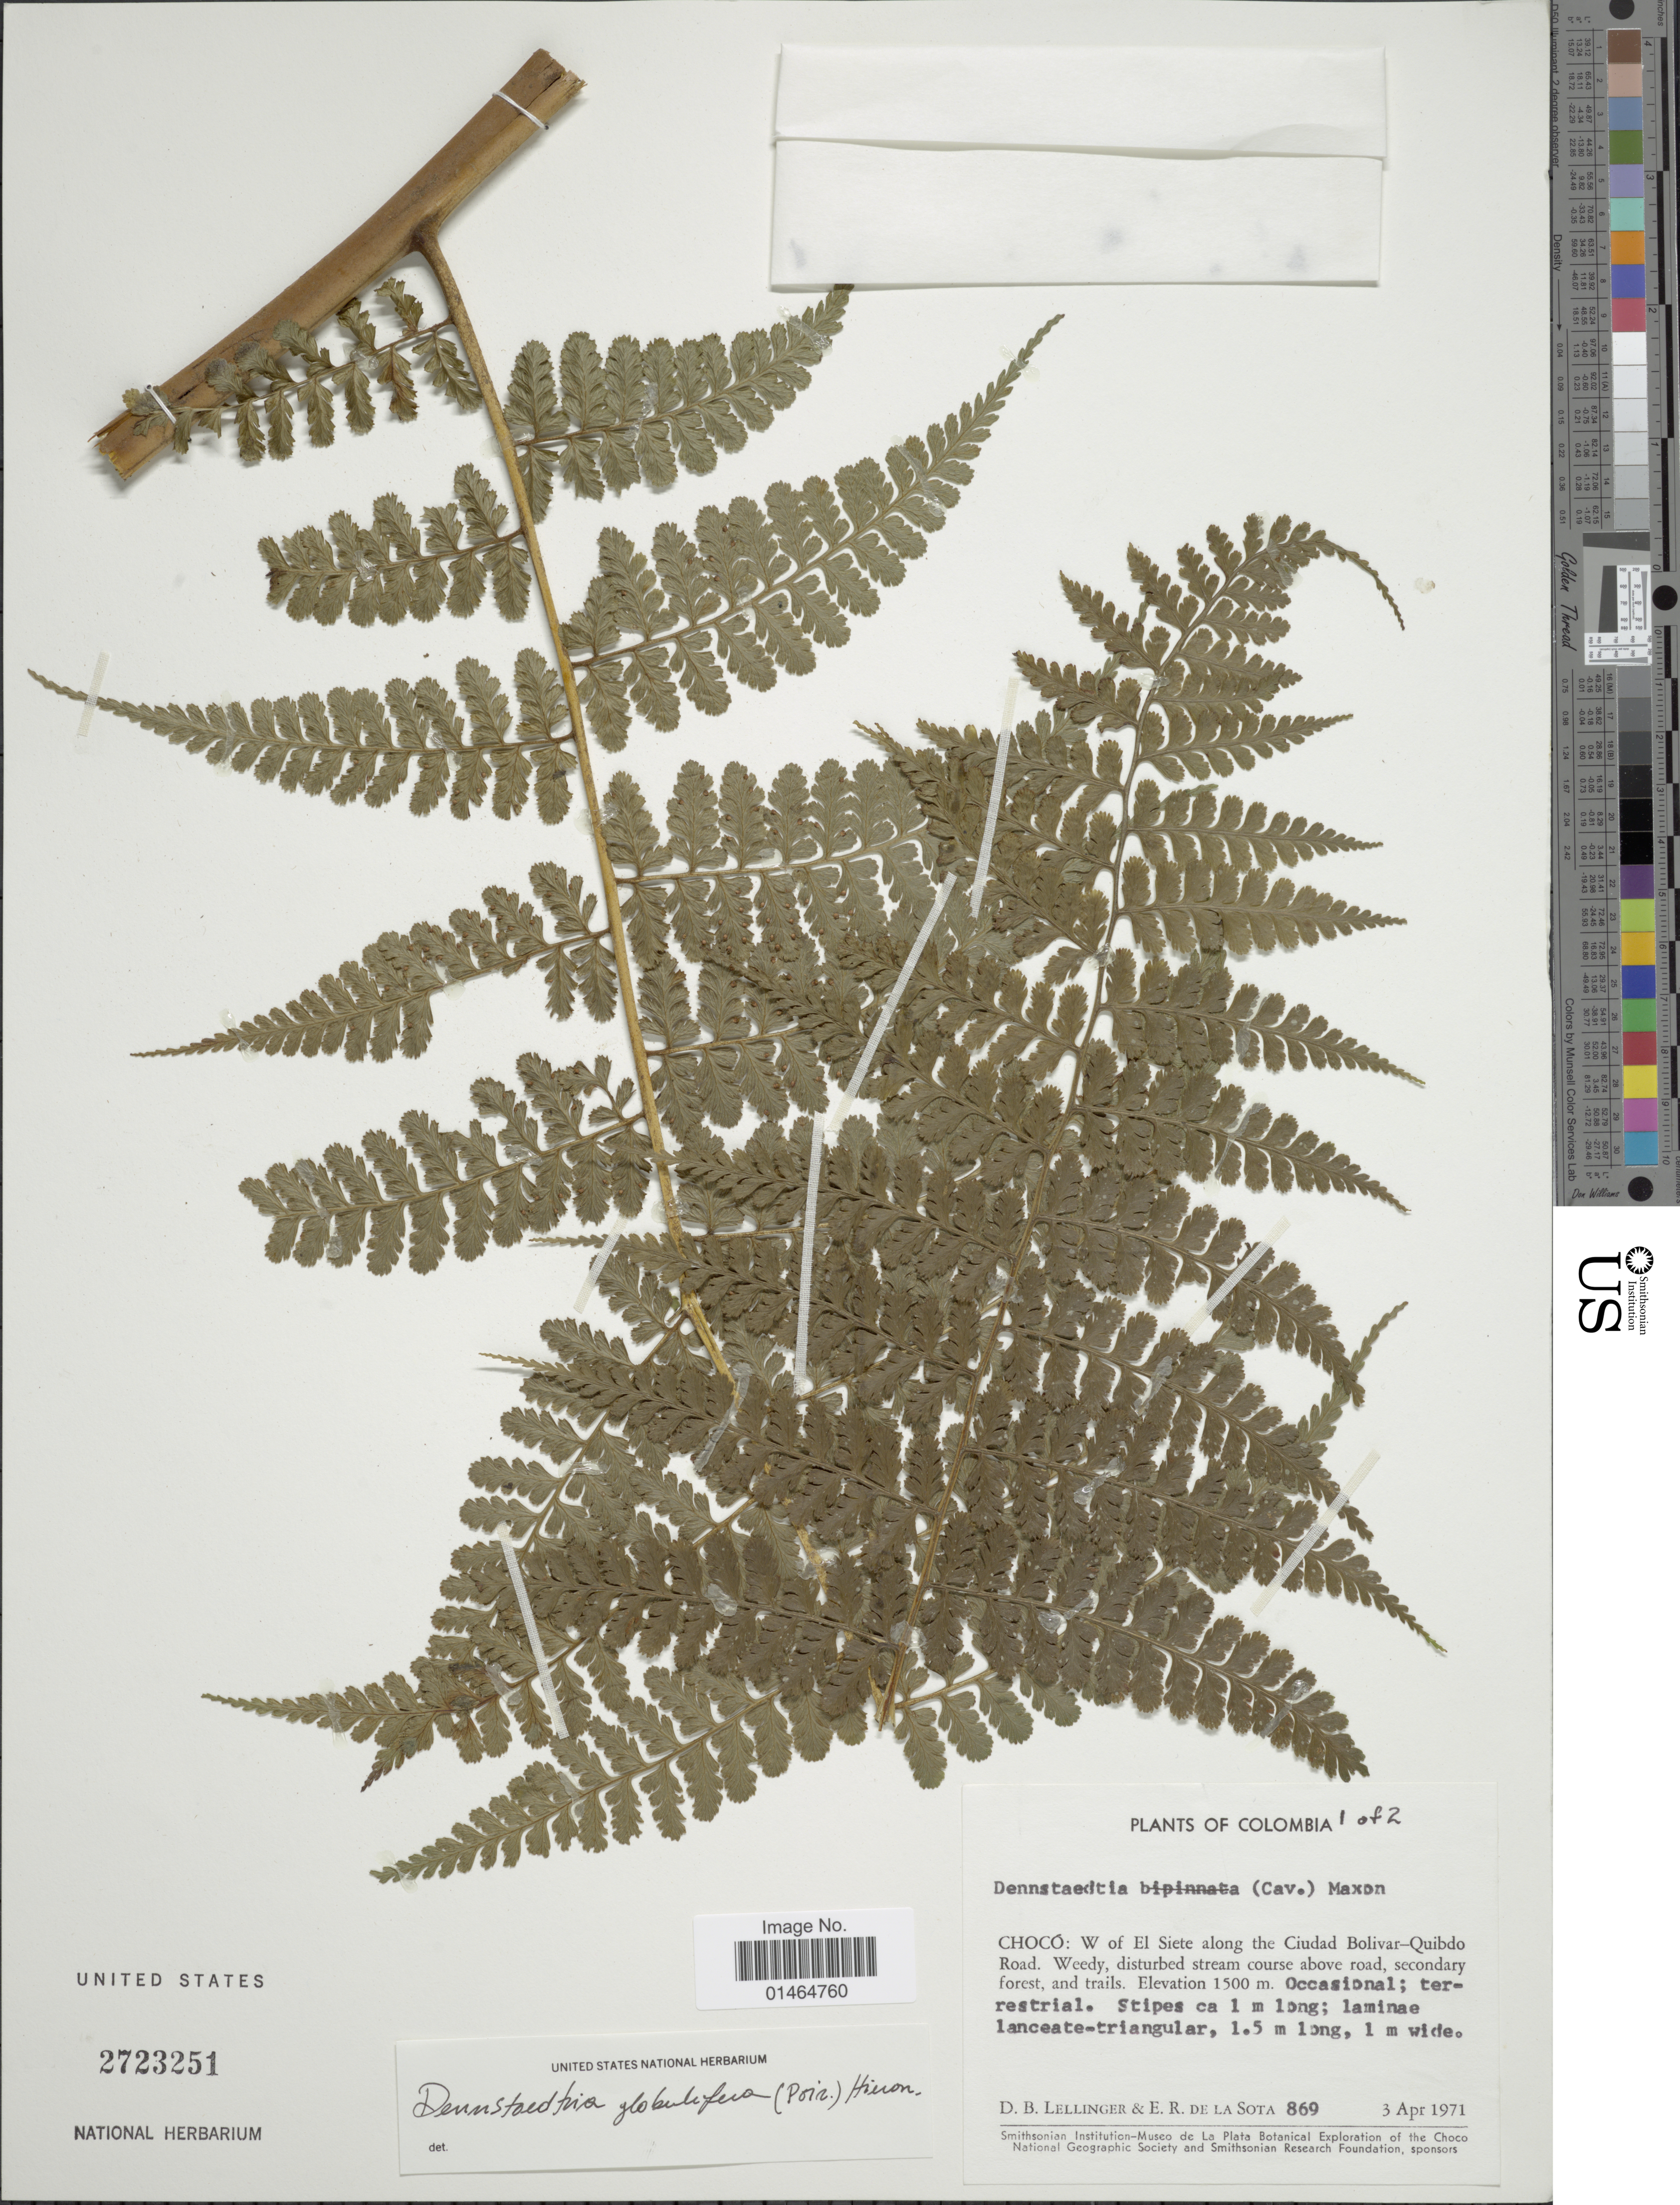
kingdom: Plantae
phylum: Tracheophyta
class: Polypodiopsida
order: Polypodiales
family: Dennstaedtiaceae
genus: Dennstaedtia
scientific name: Dennstaedtia globulifera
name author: (Poir.) Hieron.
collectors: D. B. Lellinger & E. R. de la Sota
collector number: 869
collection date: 1971-04-03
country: Colombia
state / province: Chocó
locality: W of El Siete along the Ciudad Bolivar-Quibdo Road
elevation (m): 1500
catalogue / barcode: US 2723251